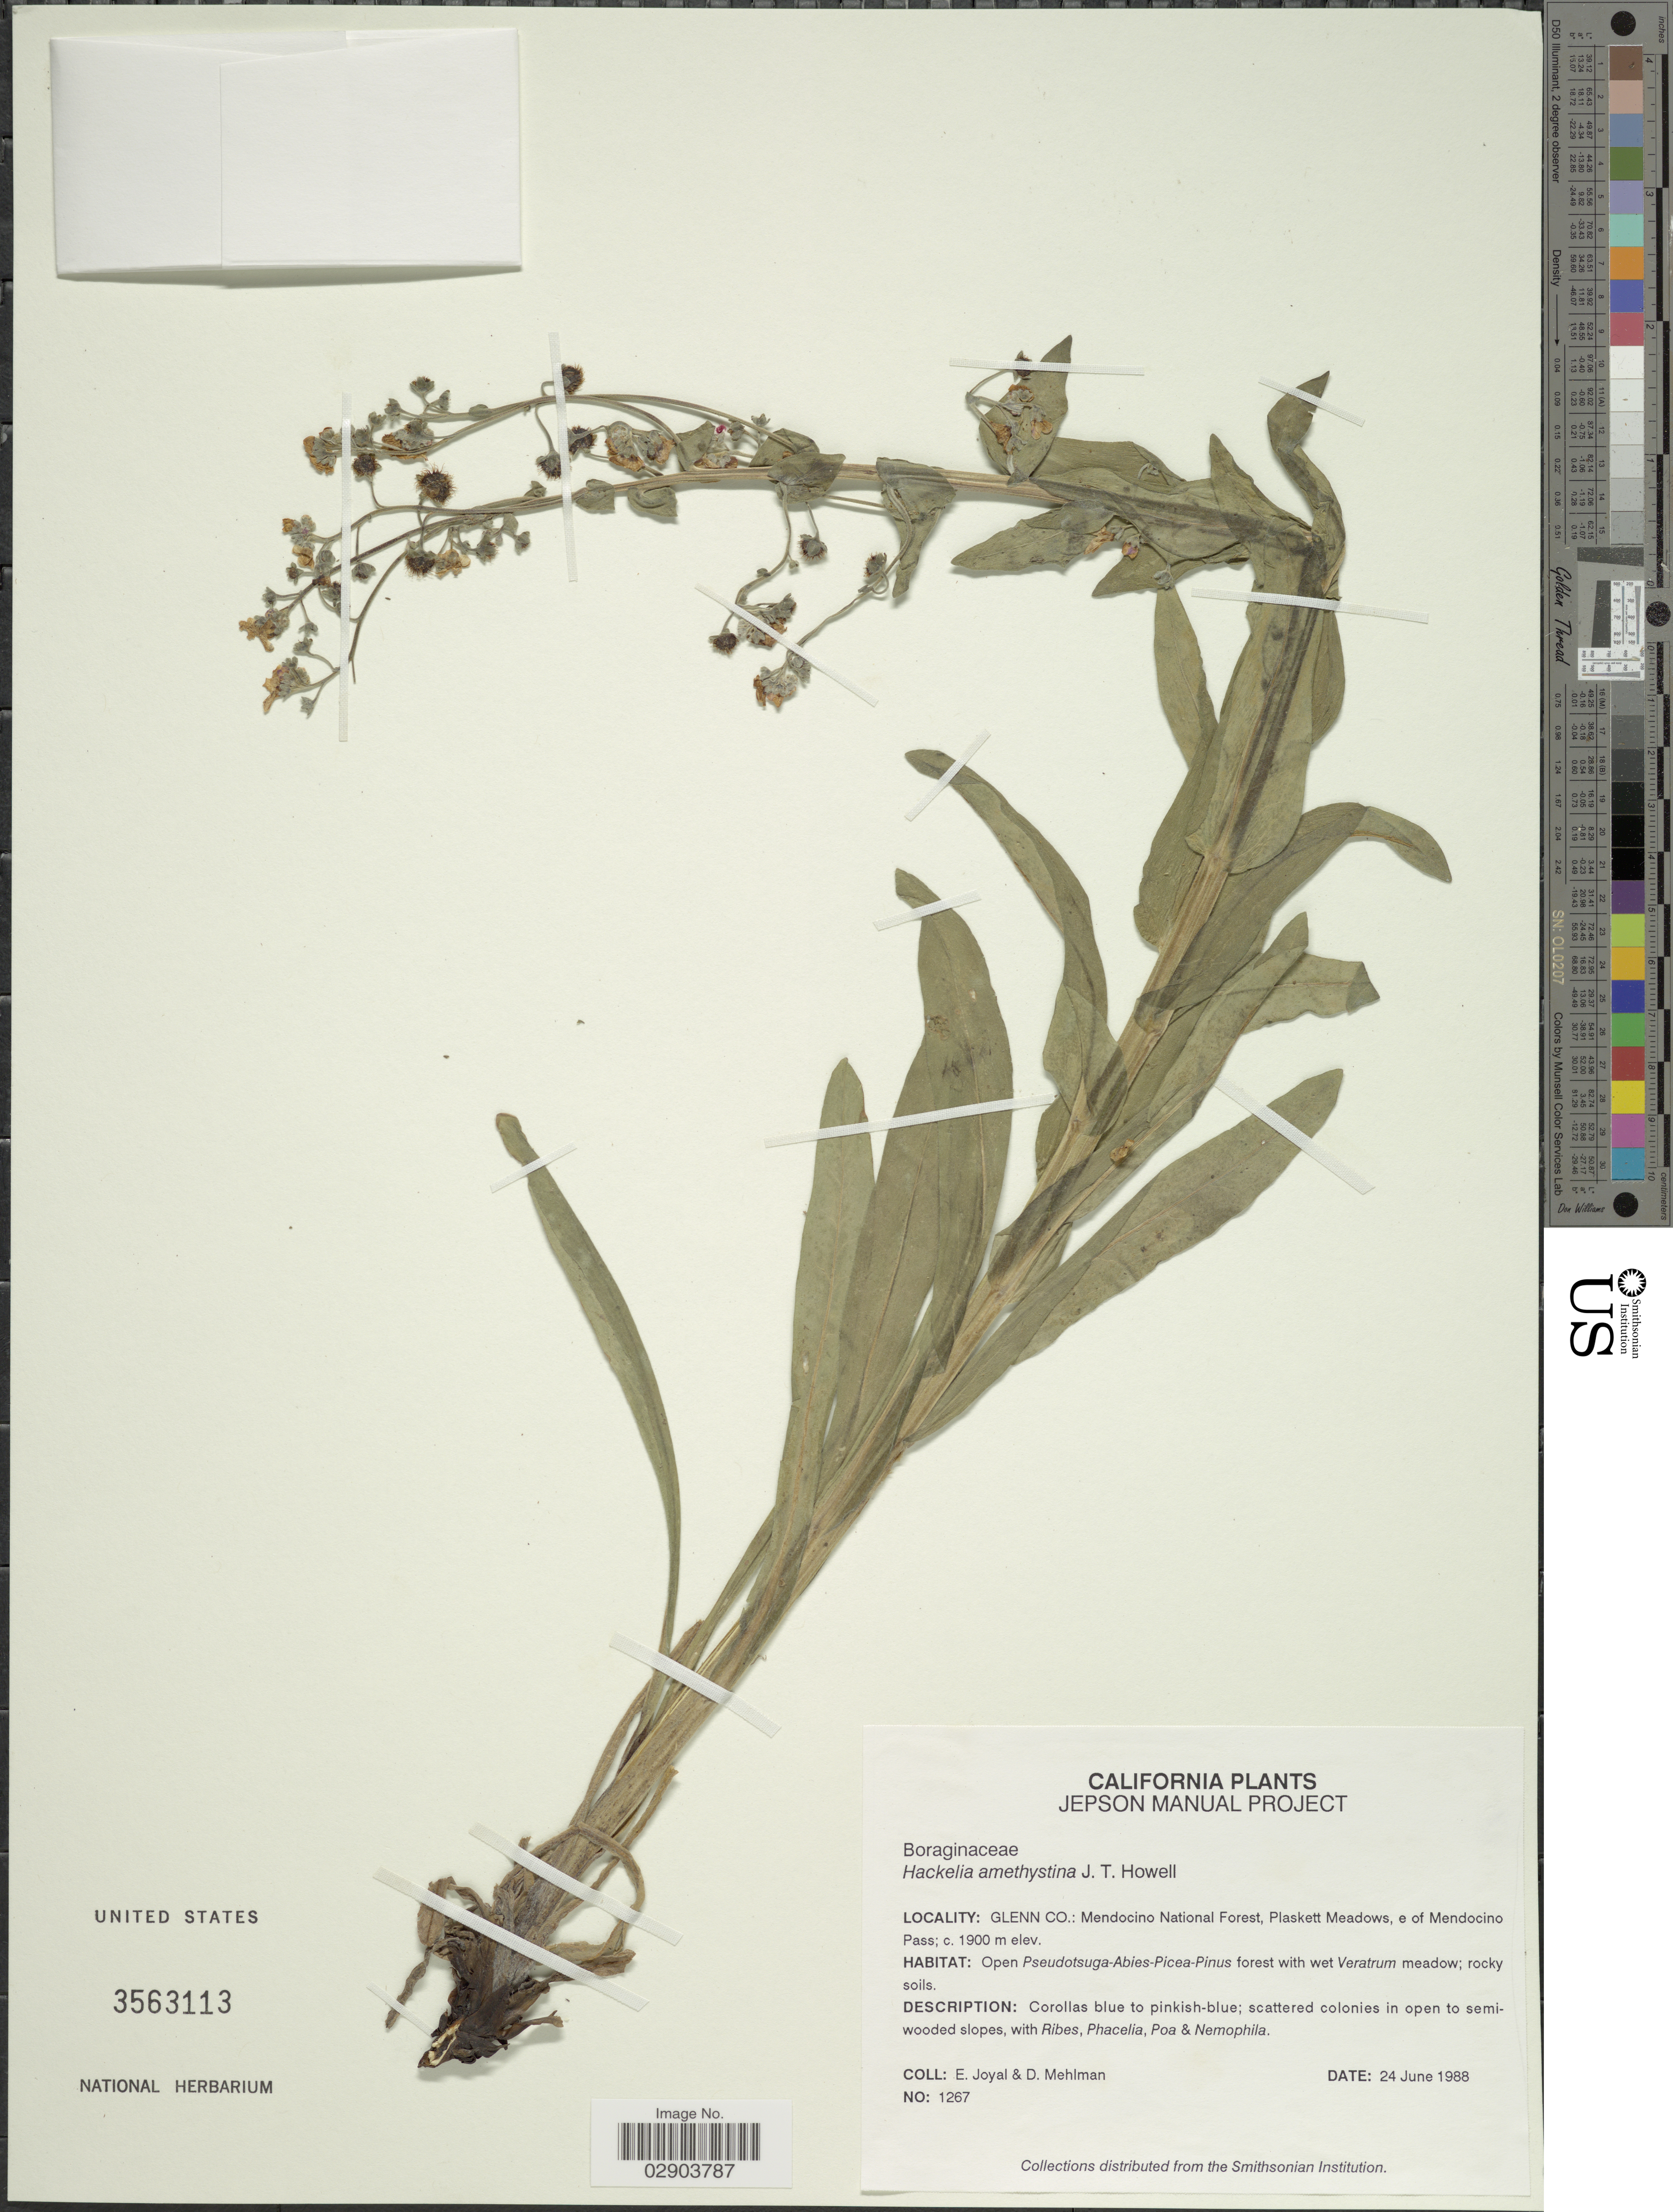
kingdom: Plantae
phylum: Tracheophyta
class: Magnoliopsida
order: Boraginales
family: Boraginaceae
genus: Hackelia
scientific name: Hackelia amethystina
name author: J.T. Howell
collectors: E. Joyal & D. Mehlman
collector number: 1267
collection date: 1988-06-24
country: United States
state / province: California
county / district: Mendocino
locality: Jepson Manuel Project, Gelnn Co., Mendocino National Forest, Plaskett Meadows, e of Mendocino Pass.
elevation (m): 1900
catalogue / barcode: US 3563113